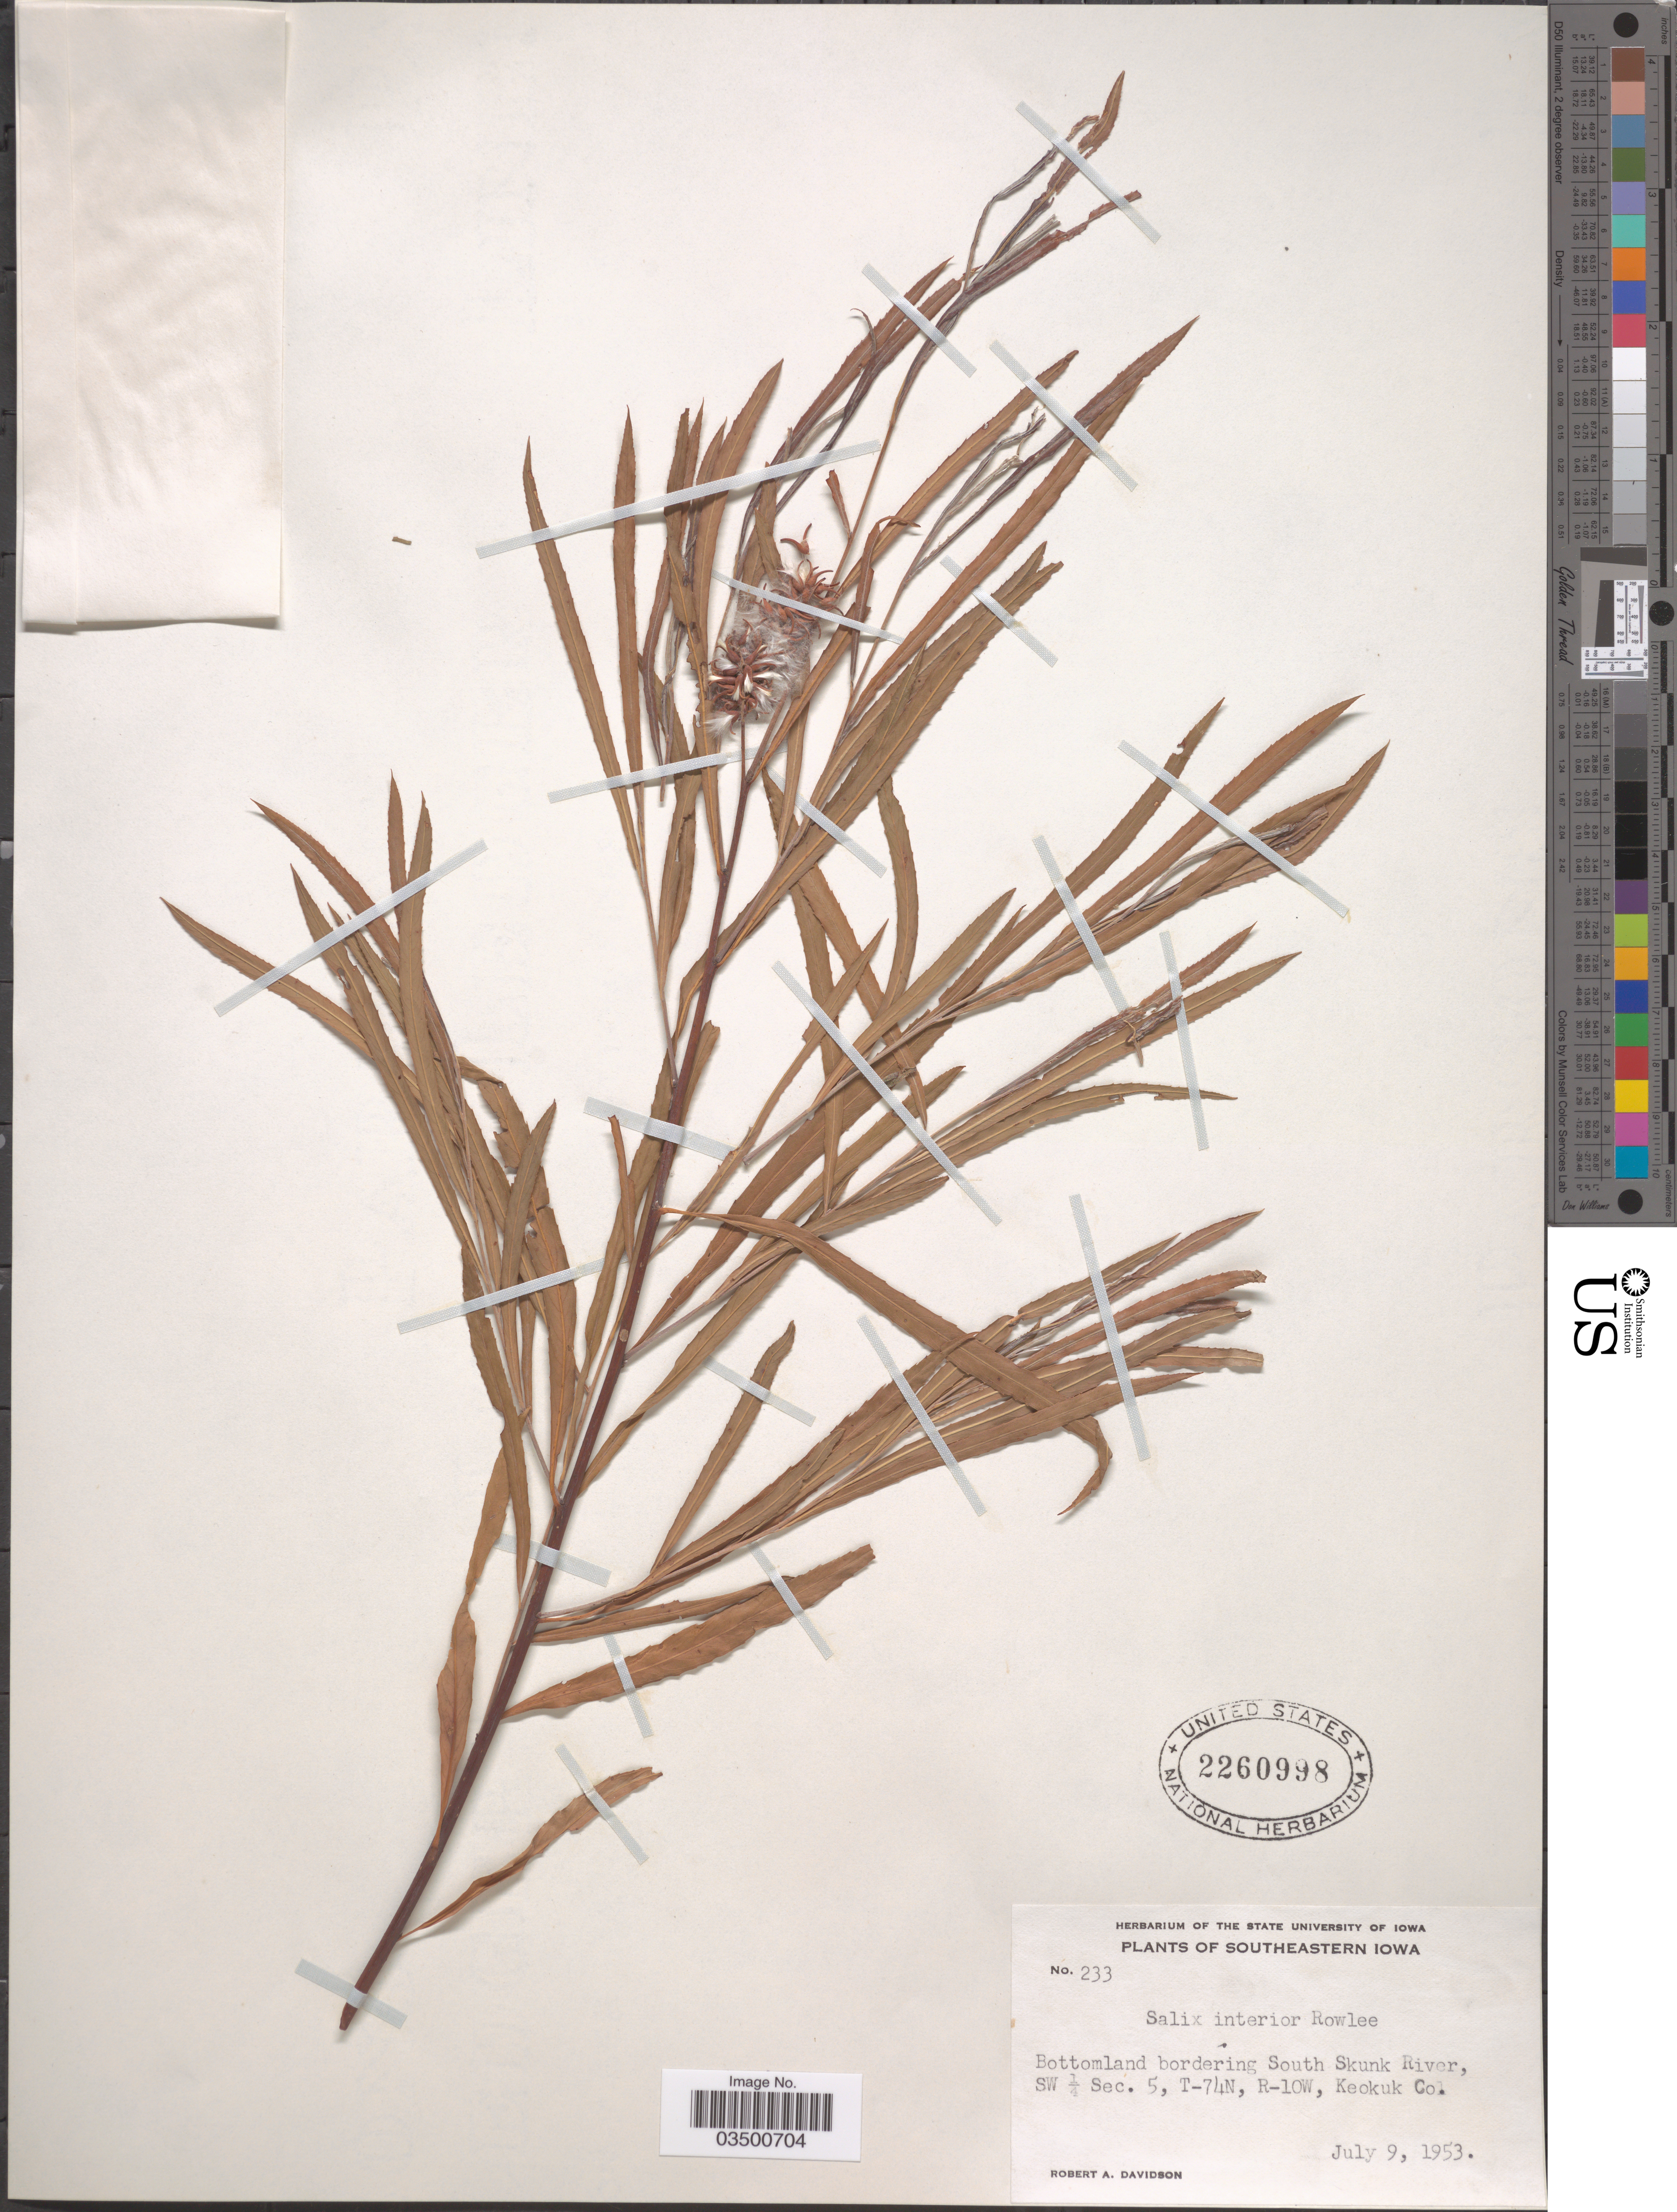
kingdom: Plantae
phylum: Tracheophyta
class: Magnoliopsida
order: Malpighiales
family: Salicaceae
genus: Salix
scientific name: Salix interior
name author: Rowlee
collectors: R. A. Davidson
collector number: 233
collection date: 1953-07-09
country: United States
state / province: Iowa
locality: Southeastern Iowa. Bottomland bordering South Skunk River, SW ¼ Sec. 5, T-74N, R-10W, Keokuk Co.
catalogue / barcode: US 2260998